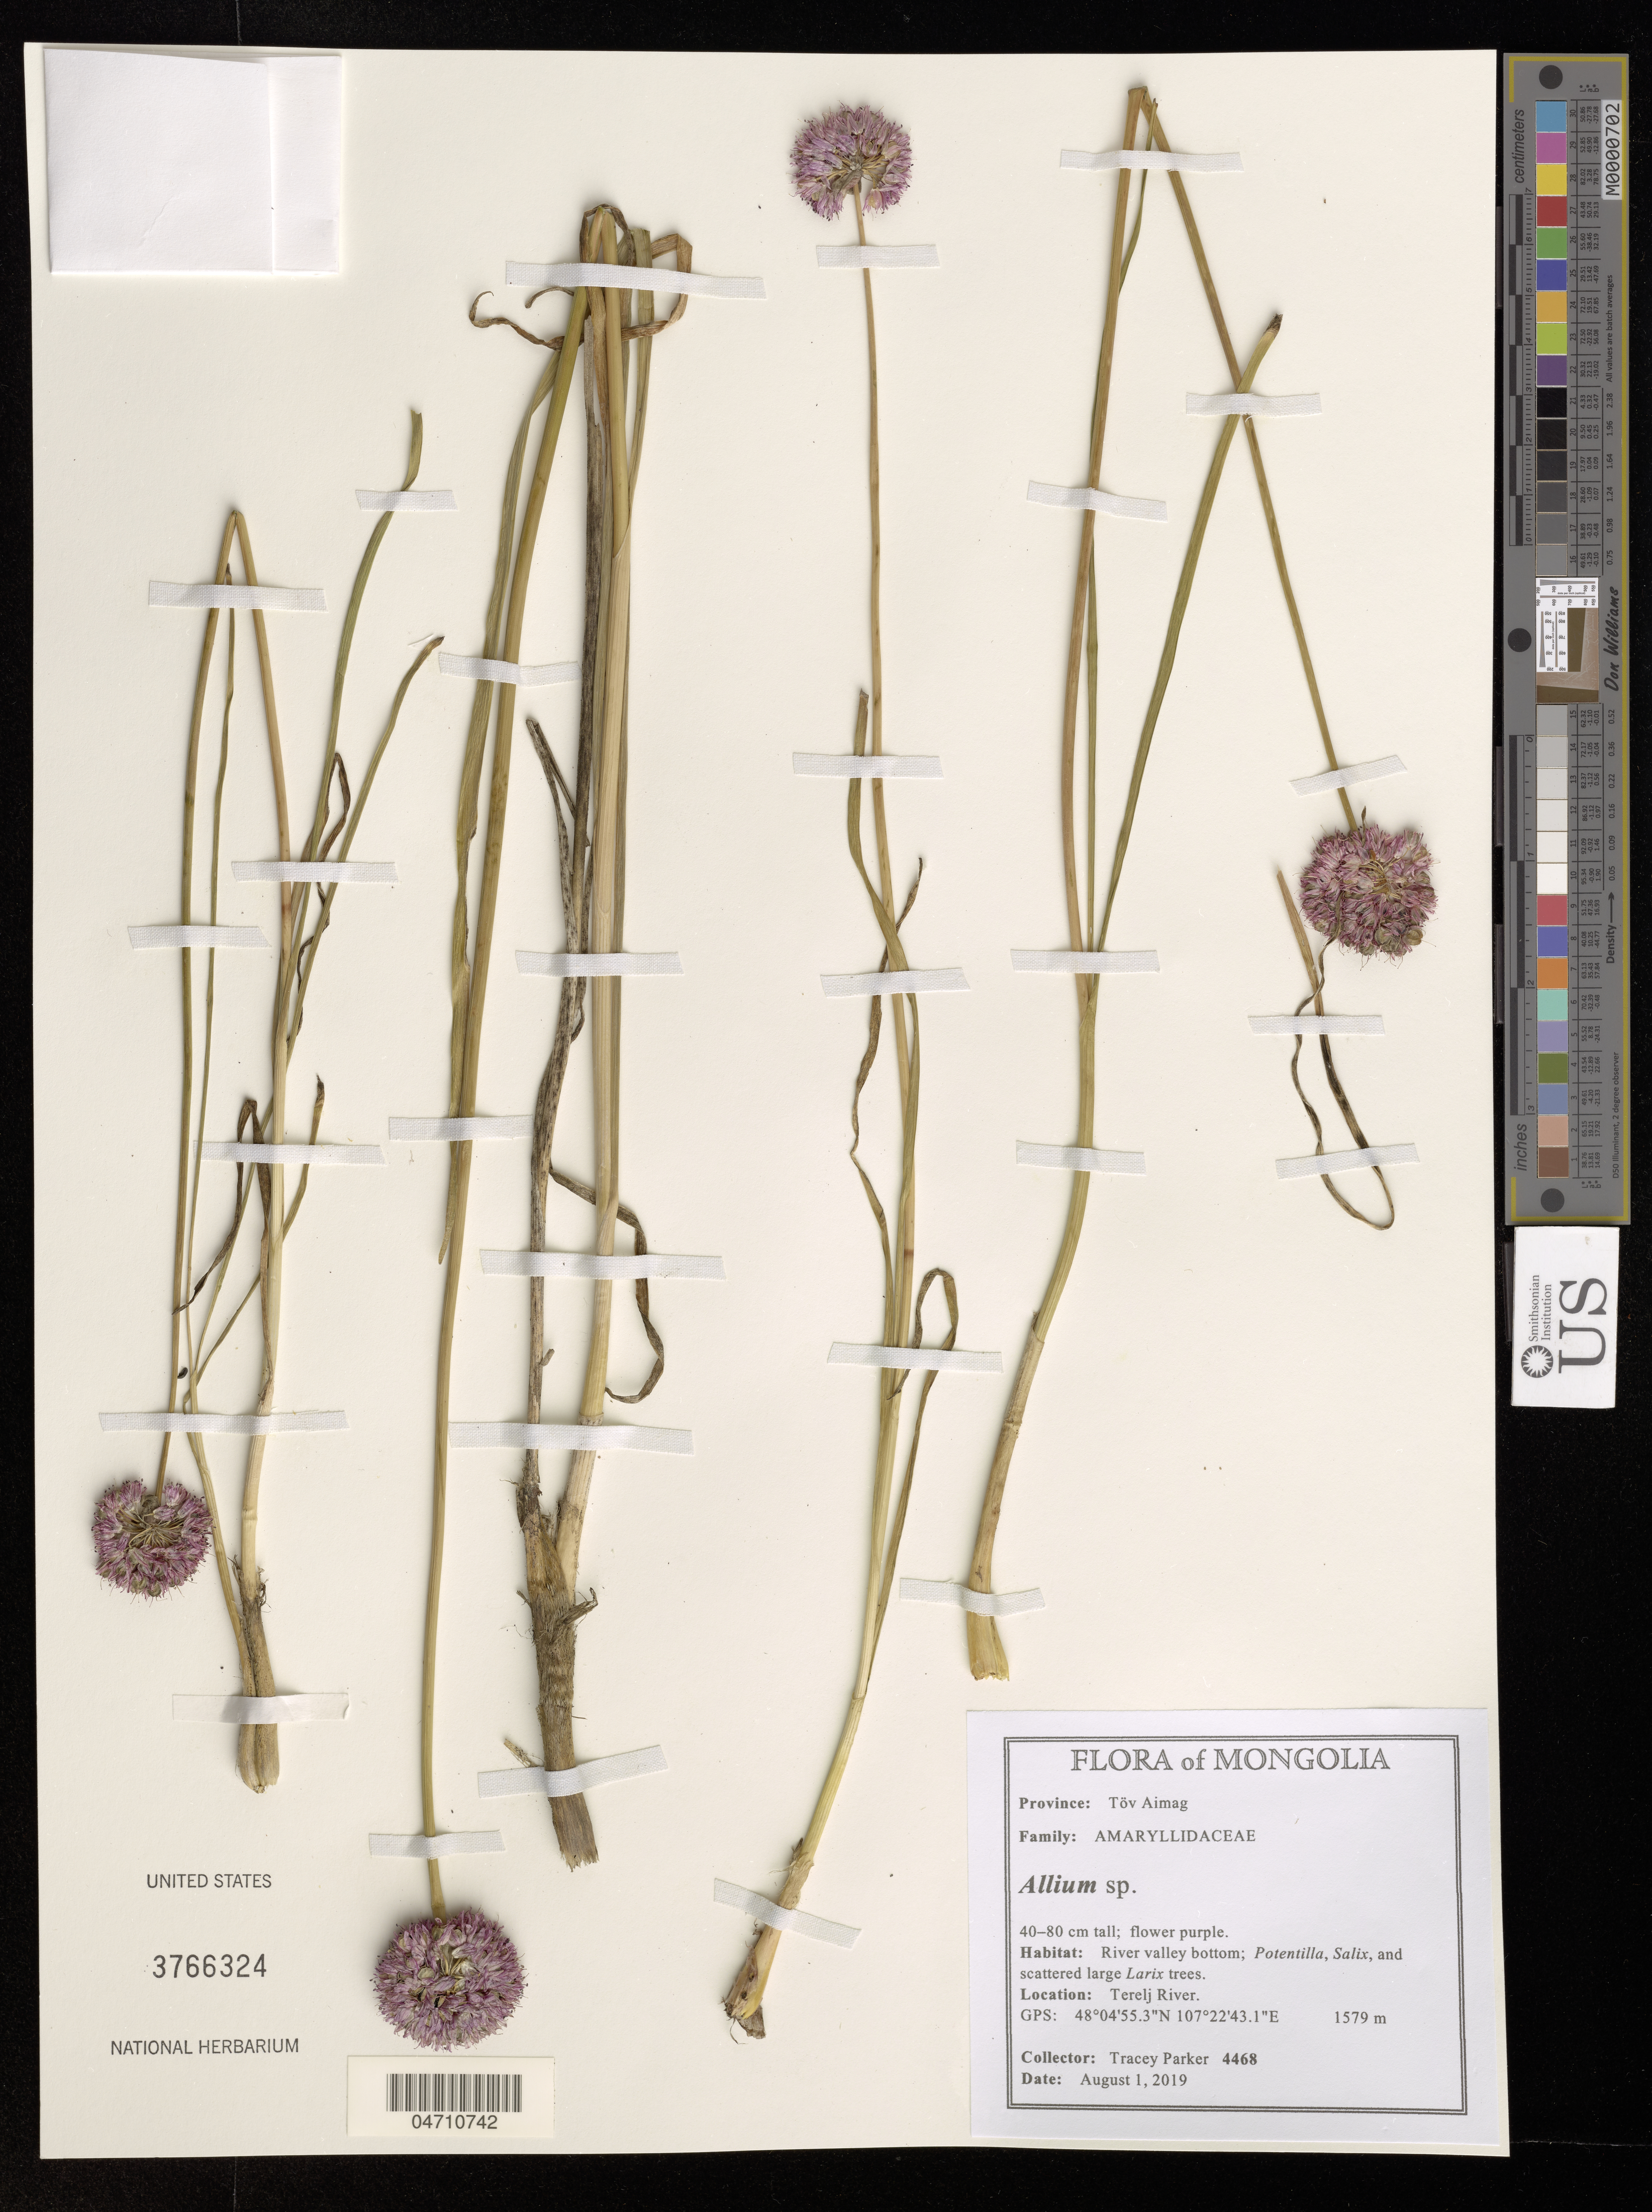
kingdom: Plantae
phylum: Tracheophyta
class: Liliopsida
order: Asparagales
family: Amaryllidaceae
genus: Allium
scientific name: Allium sp.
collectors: T. Parker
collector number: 4468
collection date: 2019-08-01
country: Mongolia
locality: Province: Töv Aimag. Terelj River.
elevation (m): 1579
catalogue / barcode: US 3766324